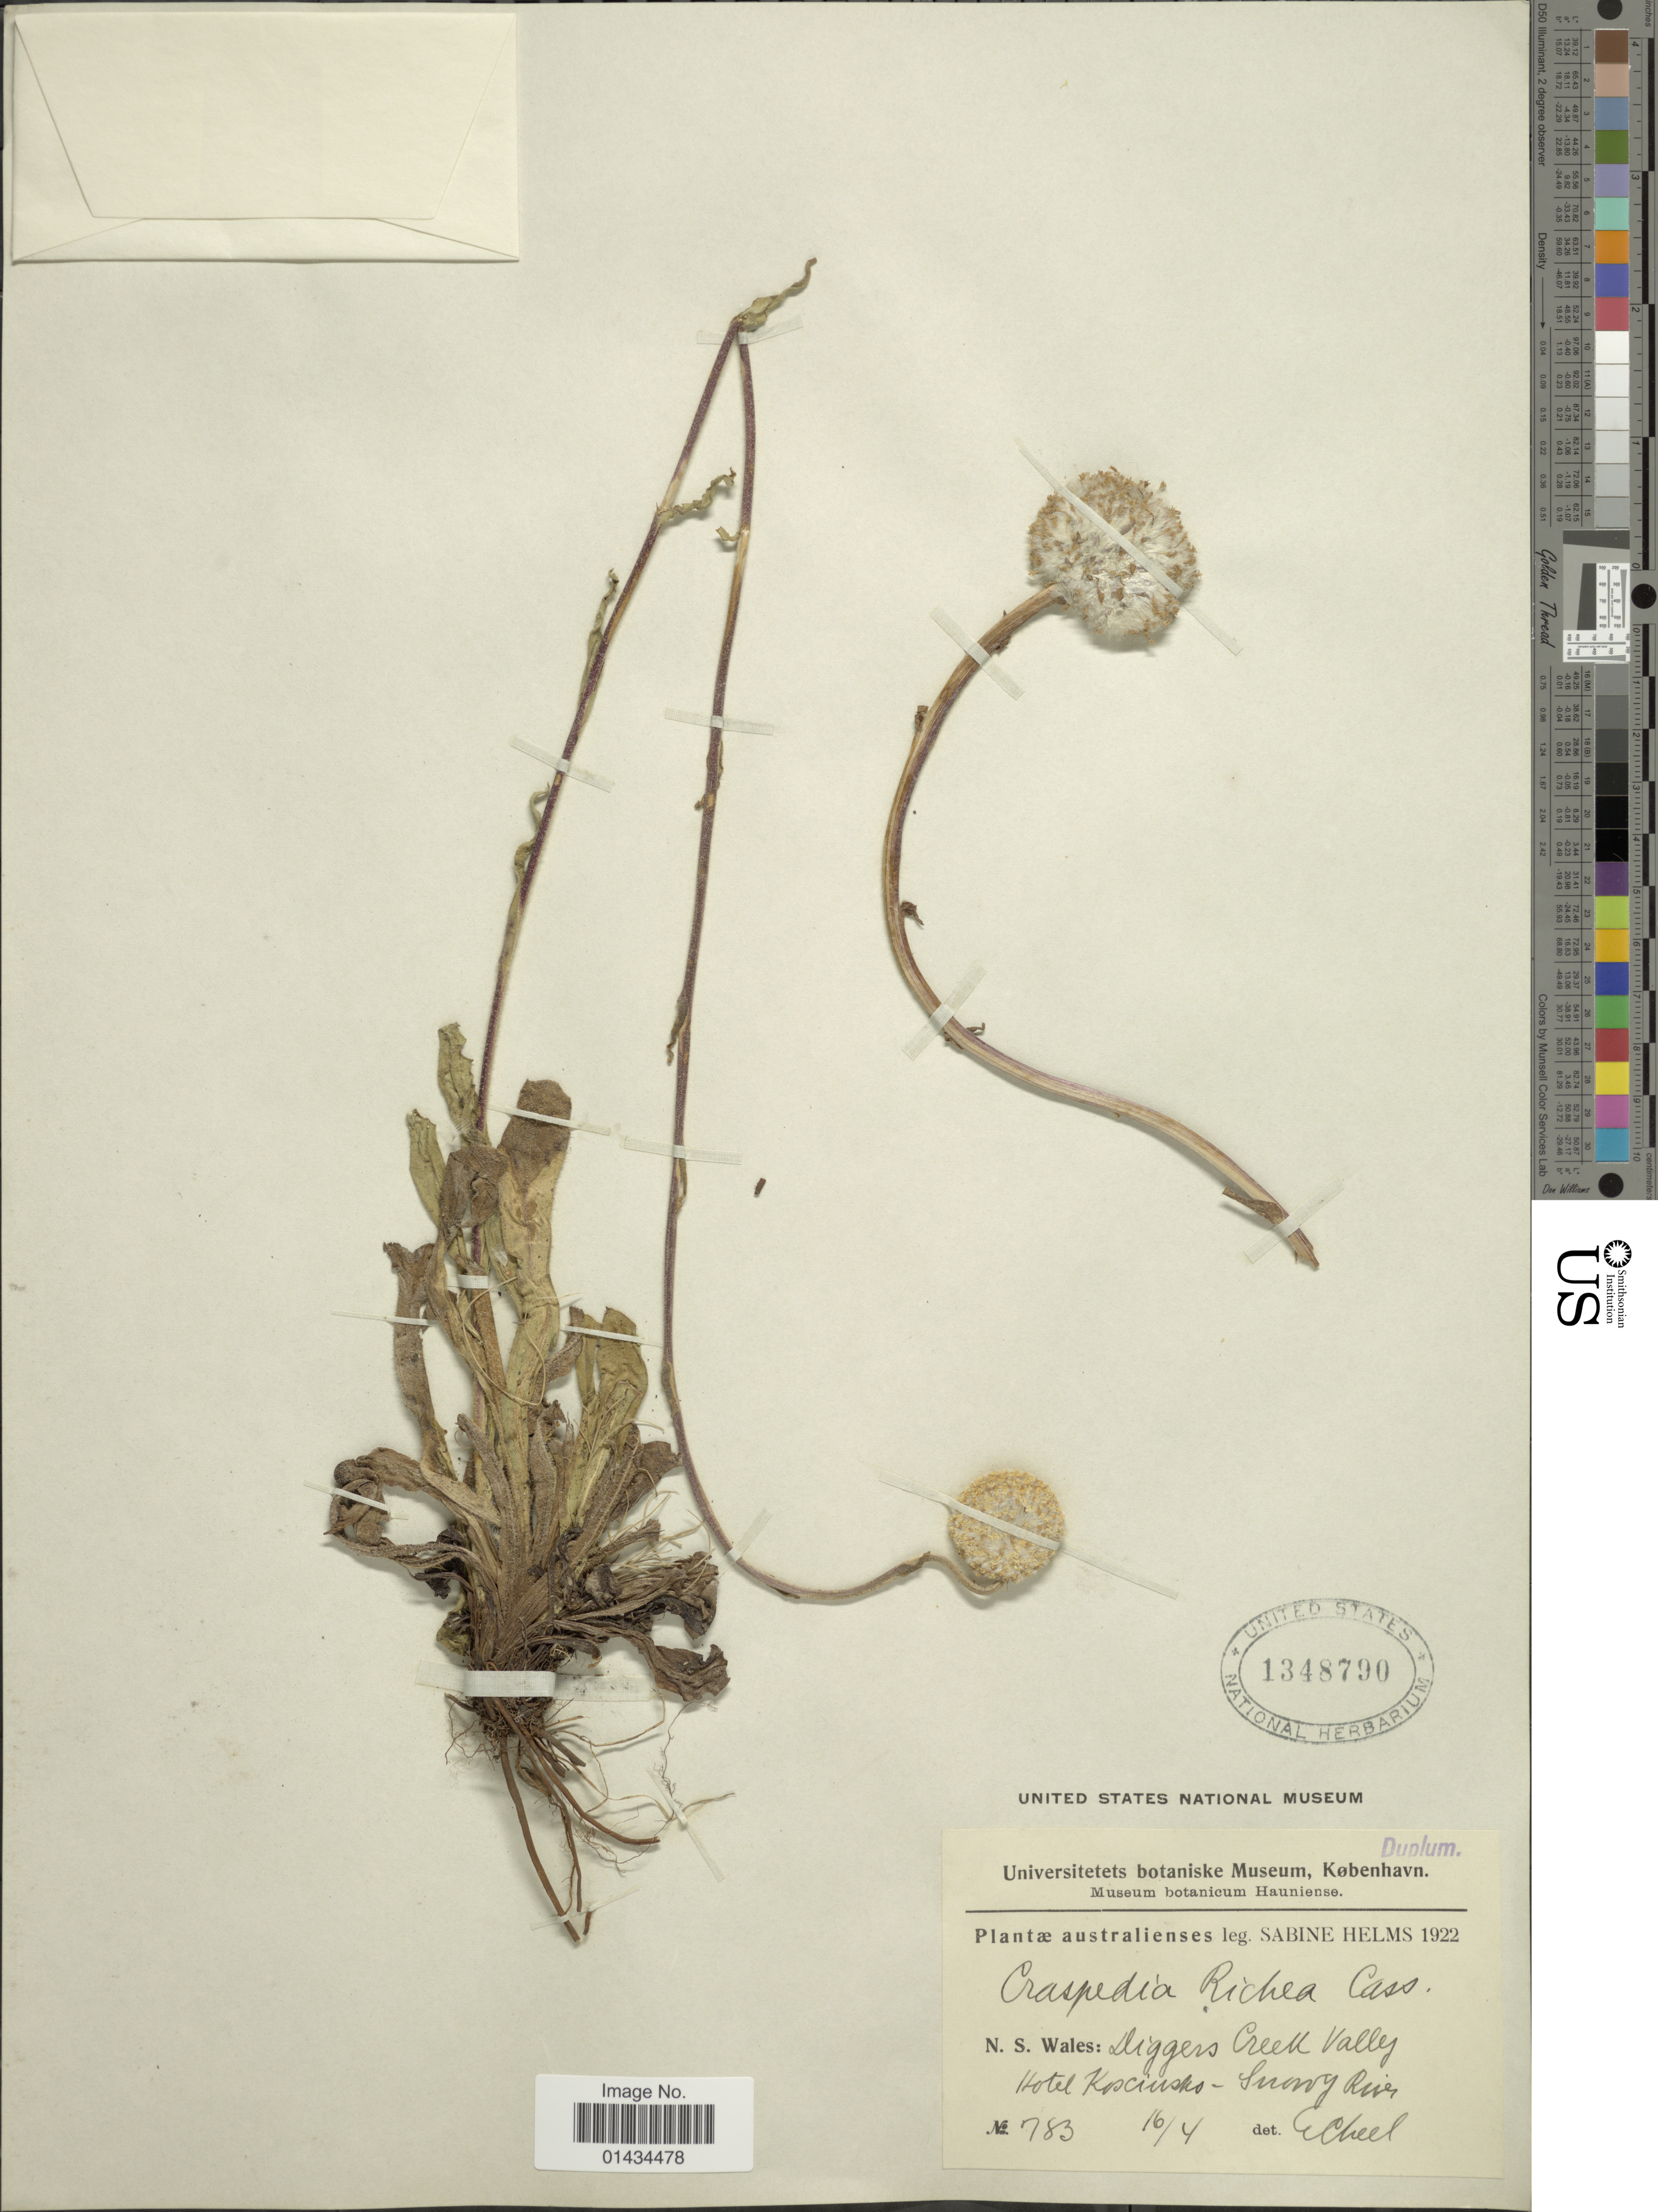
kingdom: Plantae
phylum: Tracheophyta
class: Magnoliopsida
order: Asterales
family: Asteraceae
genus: Craspedia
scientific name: Craspedia uniflora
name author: G. Forst.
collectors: S. Helms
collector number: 783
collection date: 1922-04-16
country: Australia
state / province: New South Wales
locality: Diggers Creek Valley, Hotel Kosciusko- Snowy River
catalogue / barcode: US 1348790